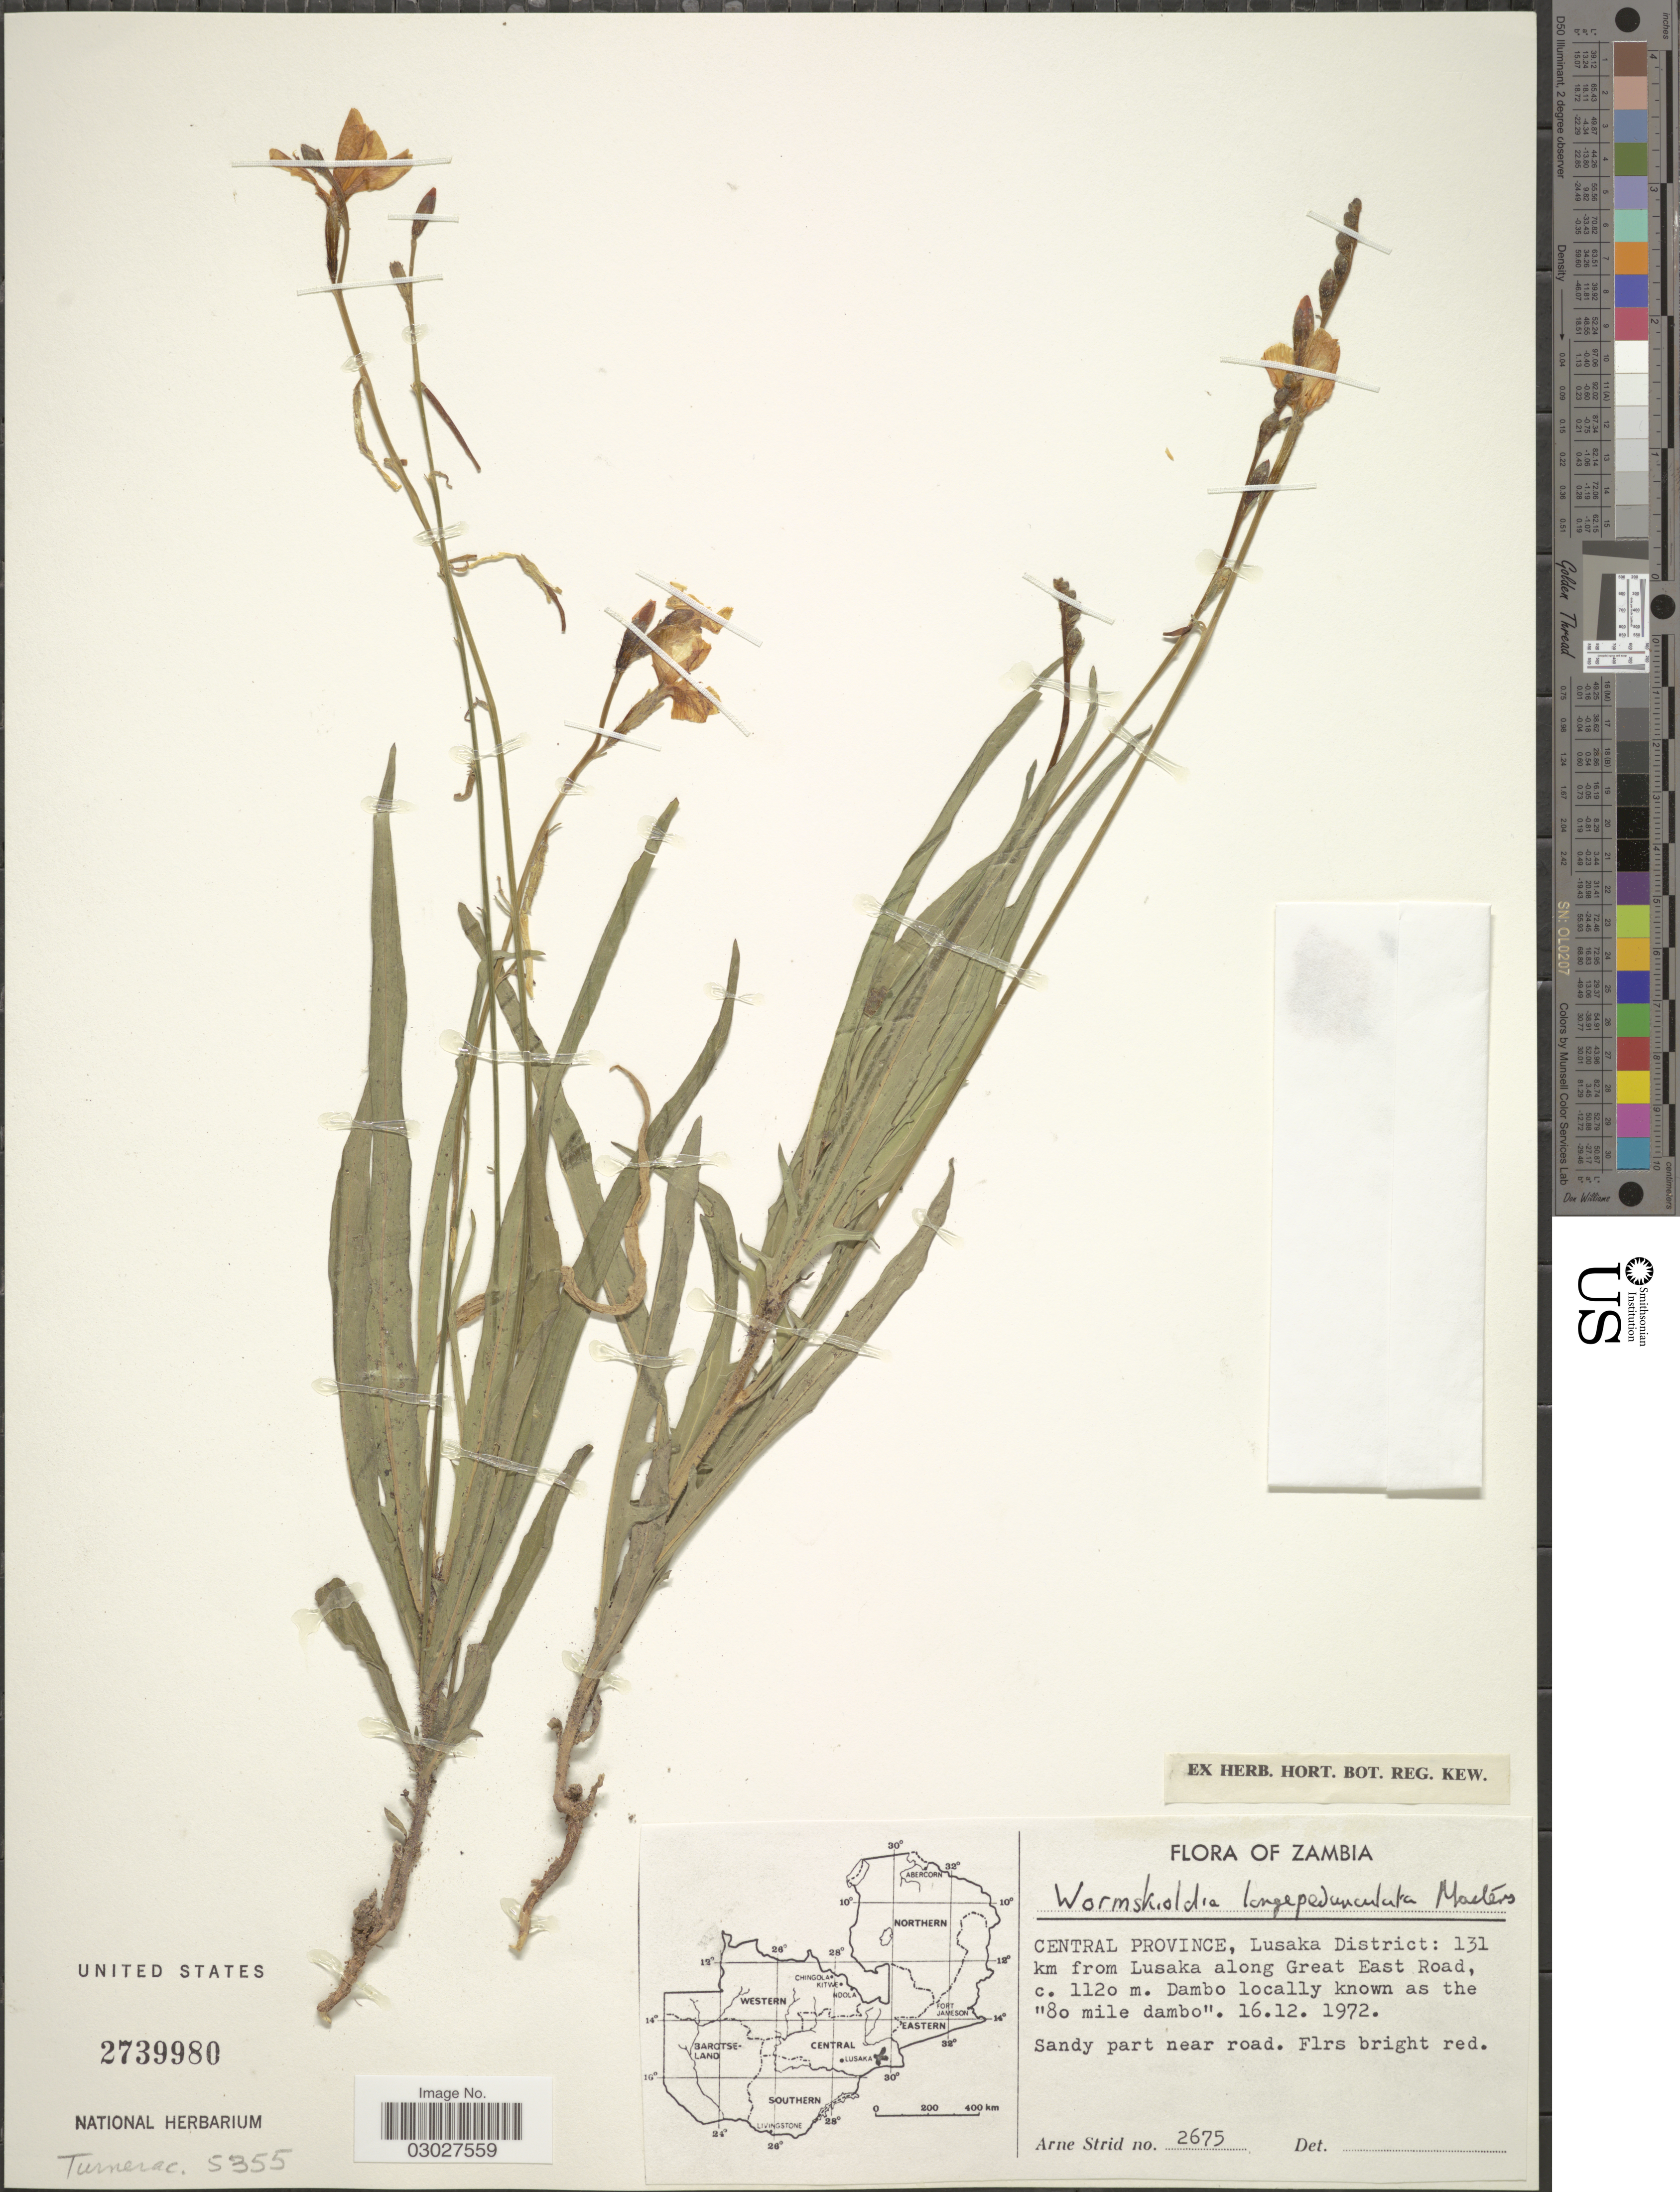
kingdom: Plantae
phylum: Tracheophyta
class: Magnoliopsida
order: Malpighiales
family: Turneraceae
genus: Tricliceras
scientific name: Tricliceras longepedunculatum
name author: (Mast.) R. Fern.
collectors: A. Strid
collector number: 2675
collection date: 1972-12-16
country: Zambia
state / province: Central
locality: Lusaka District: 131 km from Lusaka along Great East Road.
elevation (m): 1120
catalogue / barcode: US 2739980